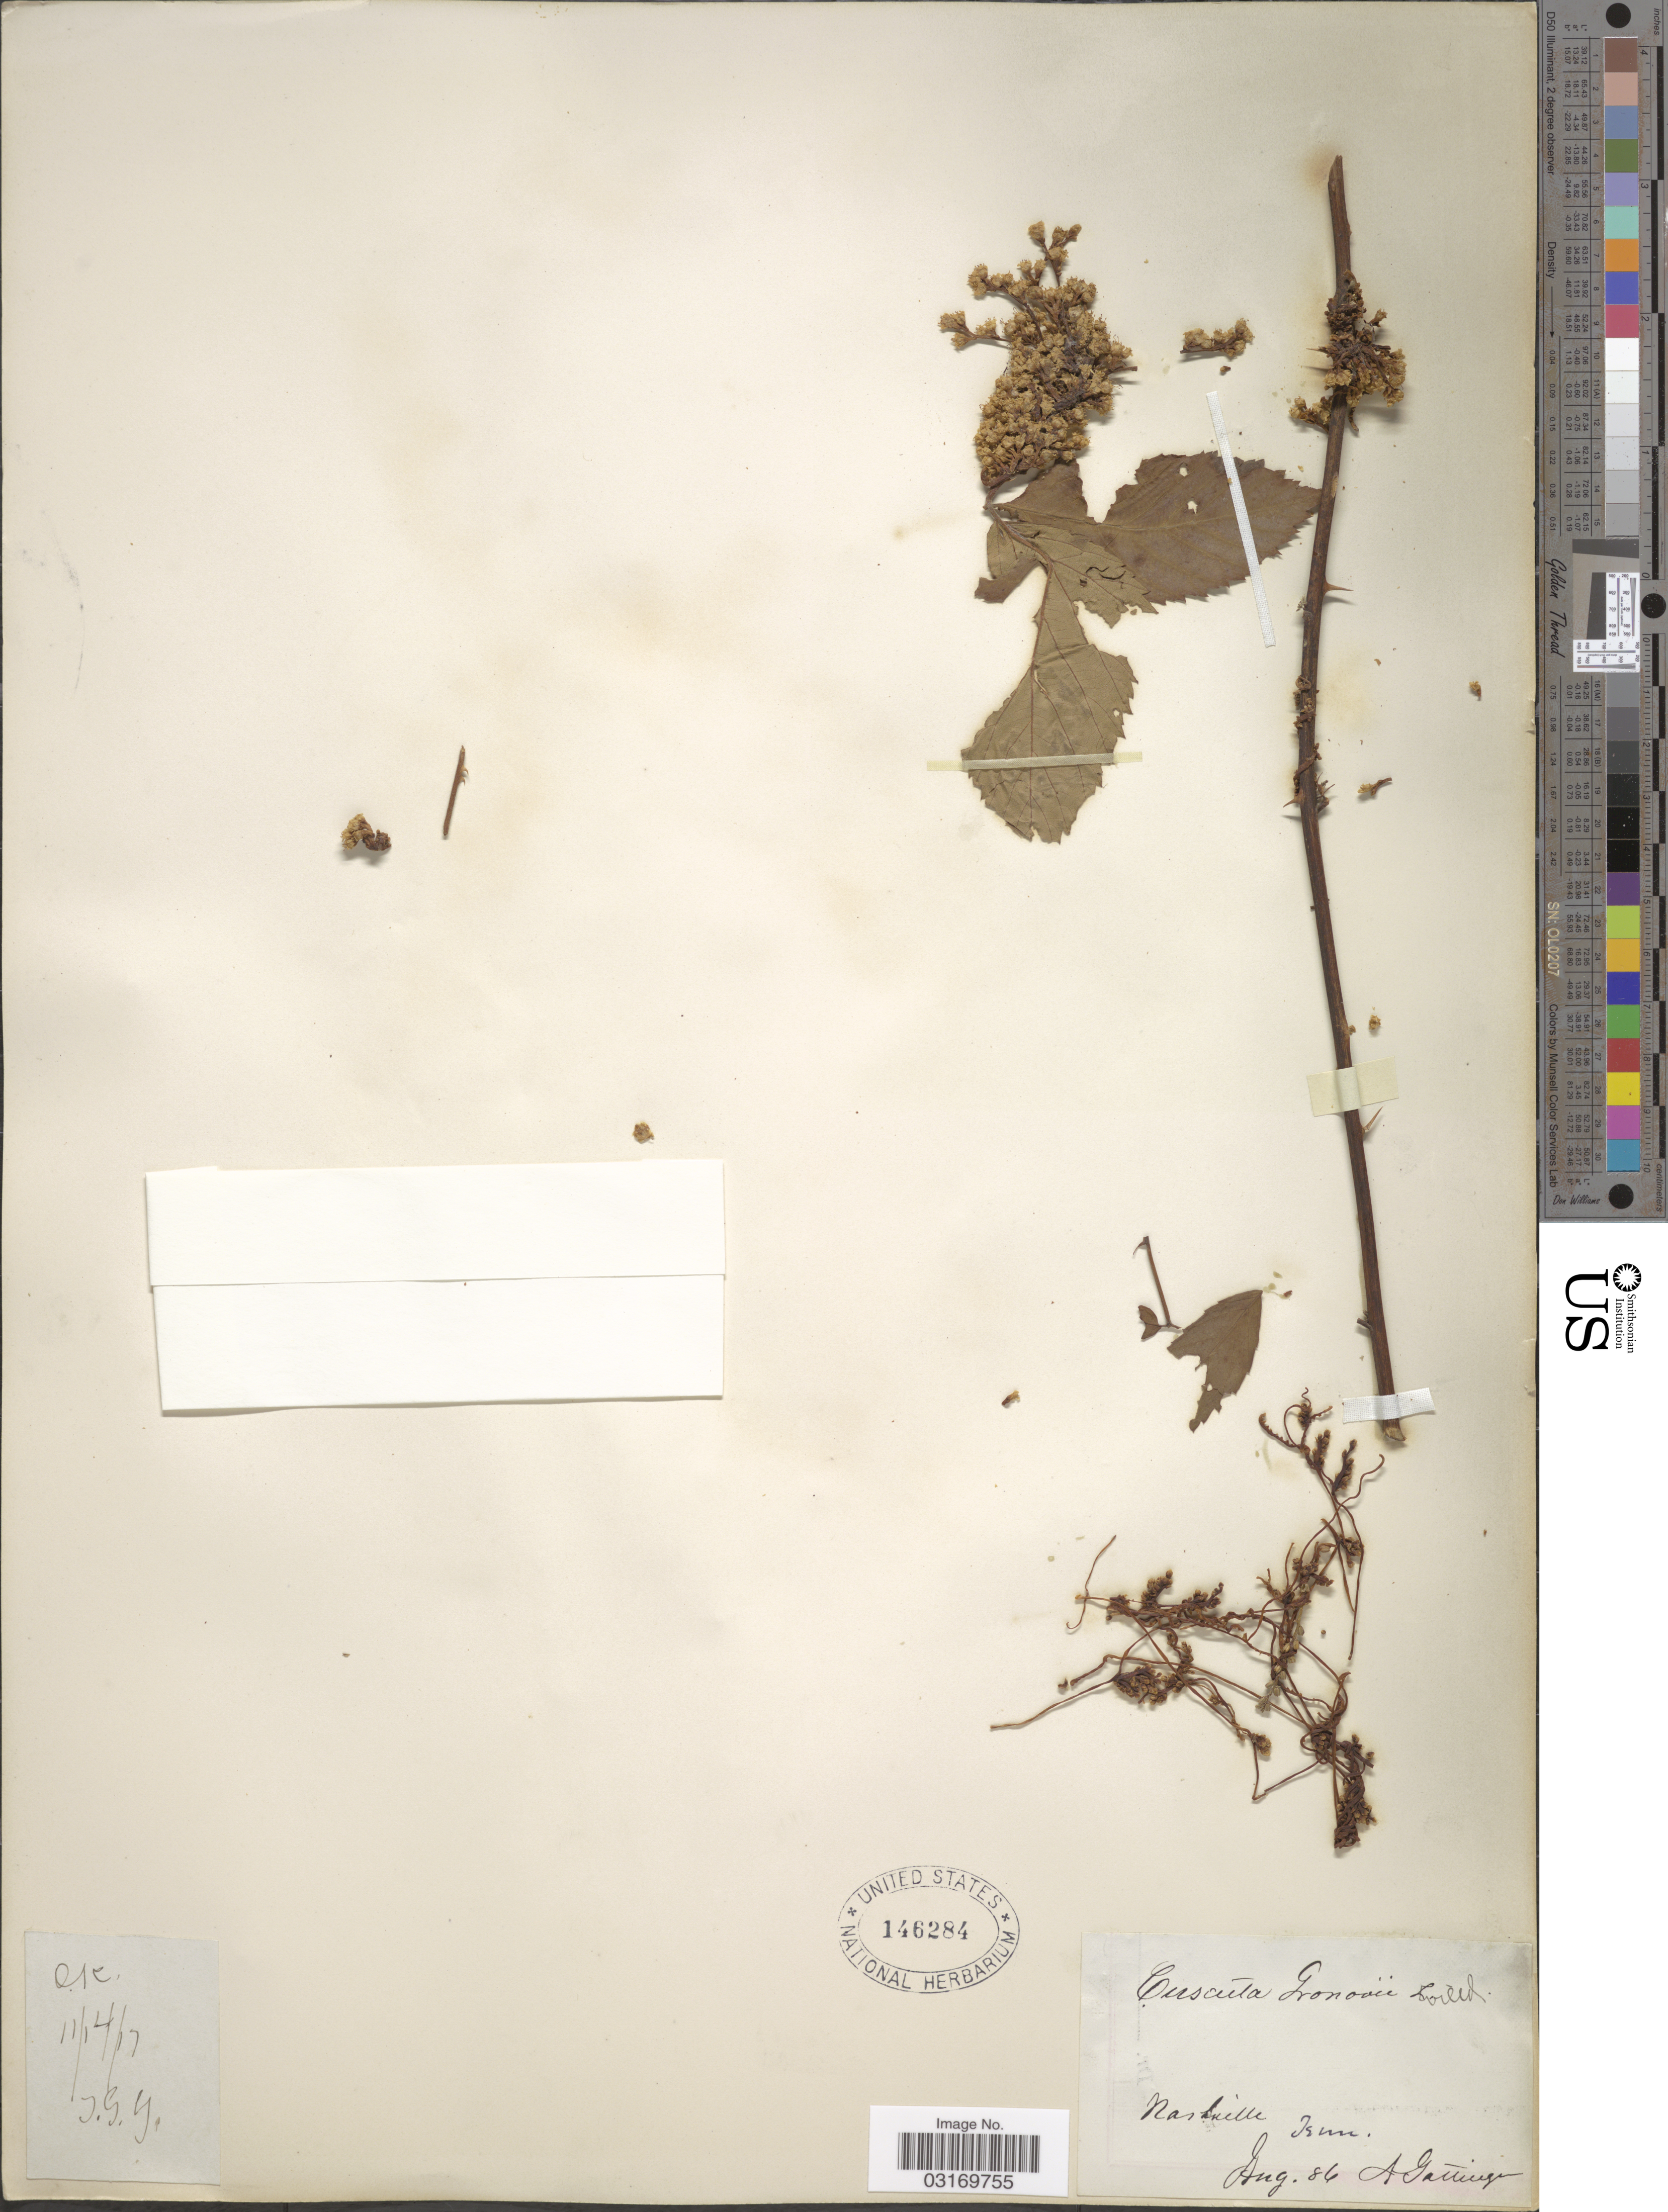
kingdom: Plantae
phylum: Tracheophyta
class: Magnoliopsida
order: Solanales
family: Convolvulaceae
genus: Cuscuta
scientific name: Cuscuta gronovii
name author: Willd. ex Schult.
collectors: A. Gattinger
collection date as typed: Transcribed d/m/y: /8/86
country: United States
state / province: Tennessee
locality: Nashville.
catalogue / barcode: US 146284